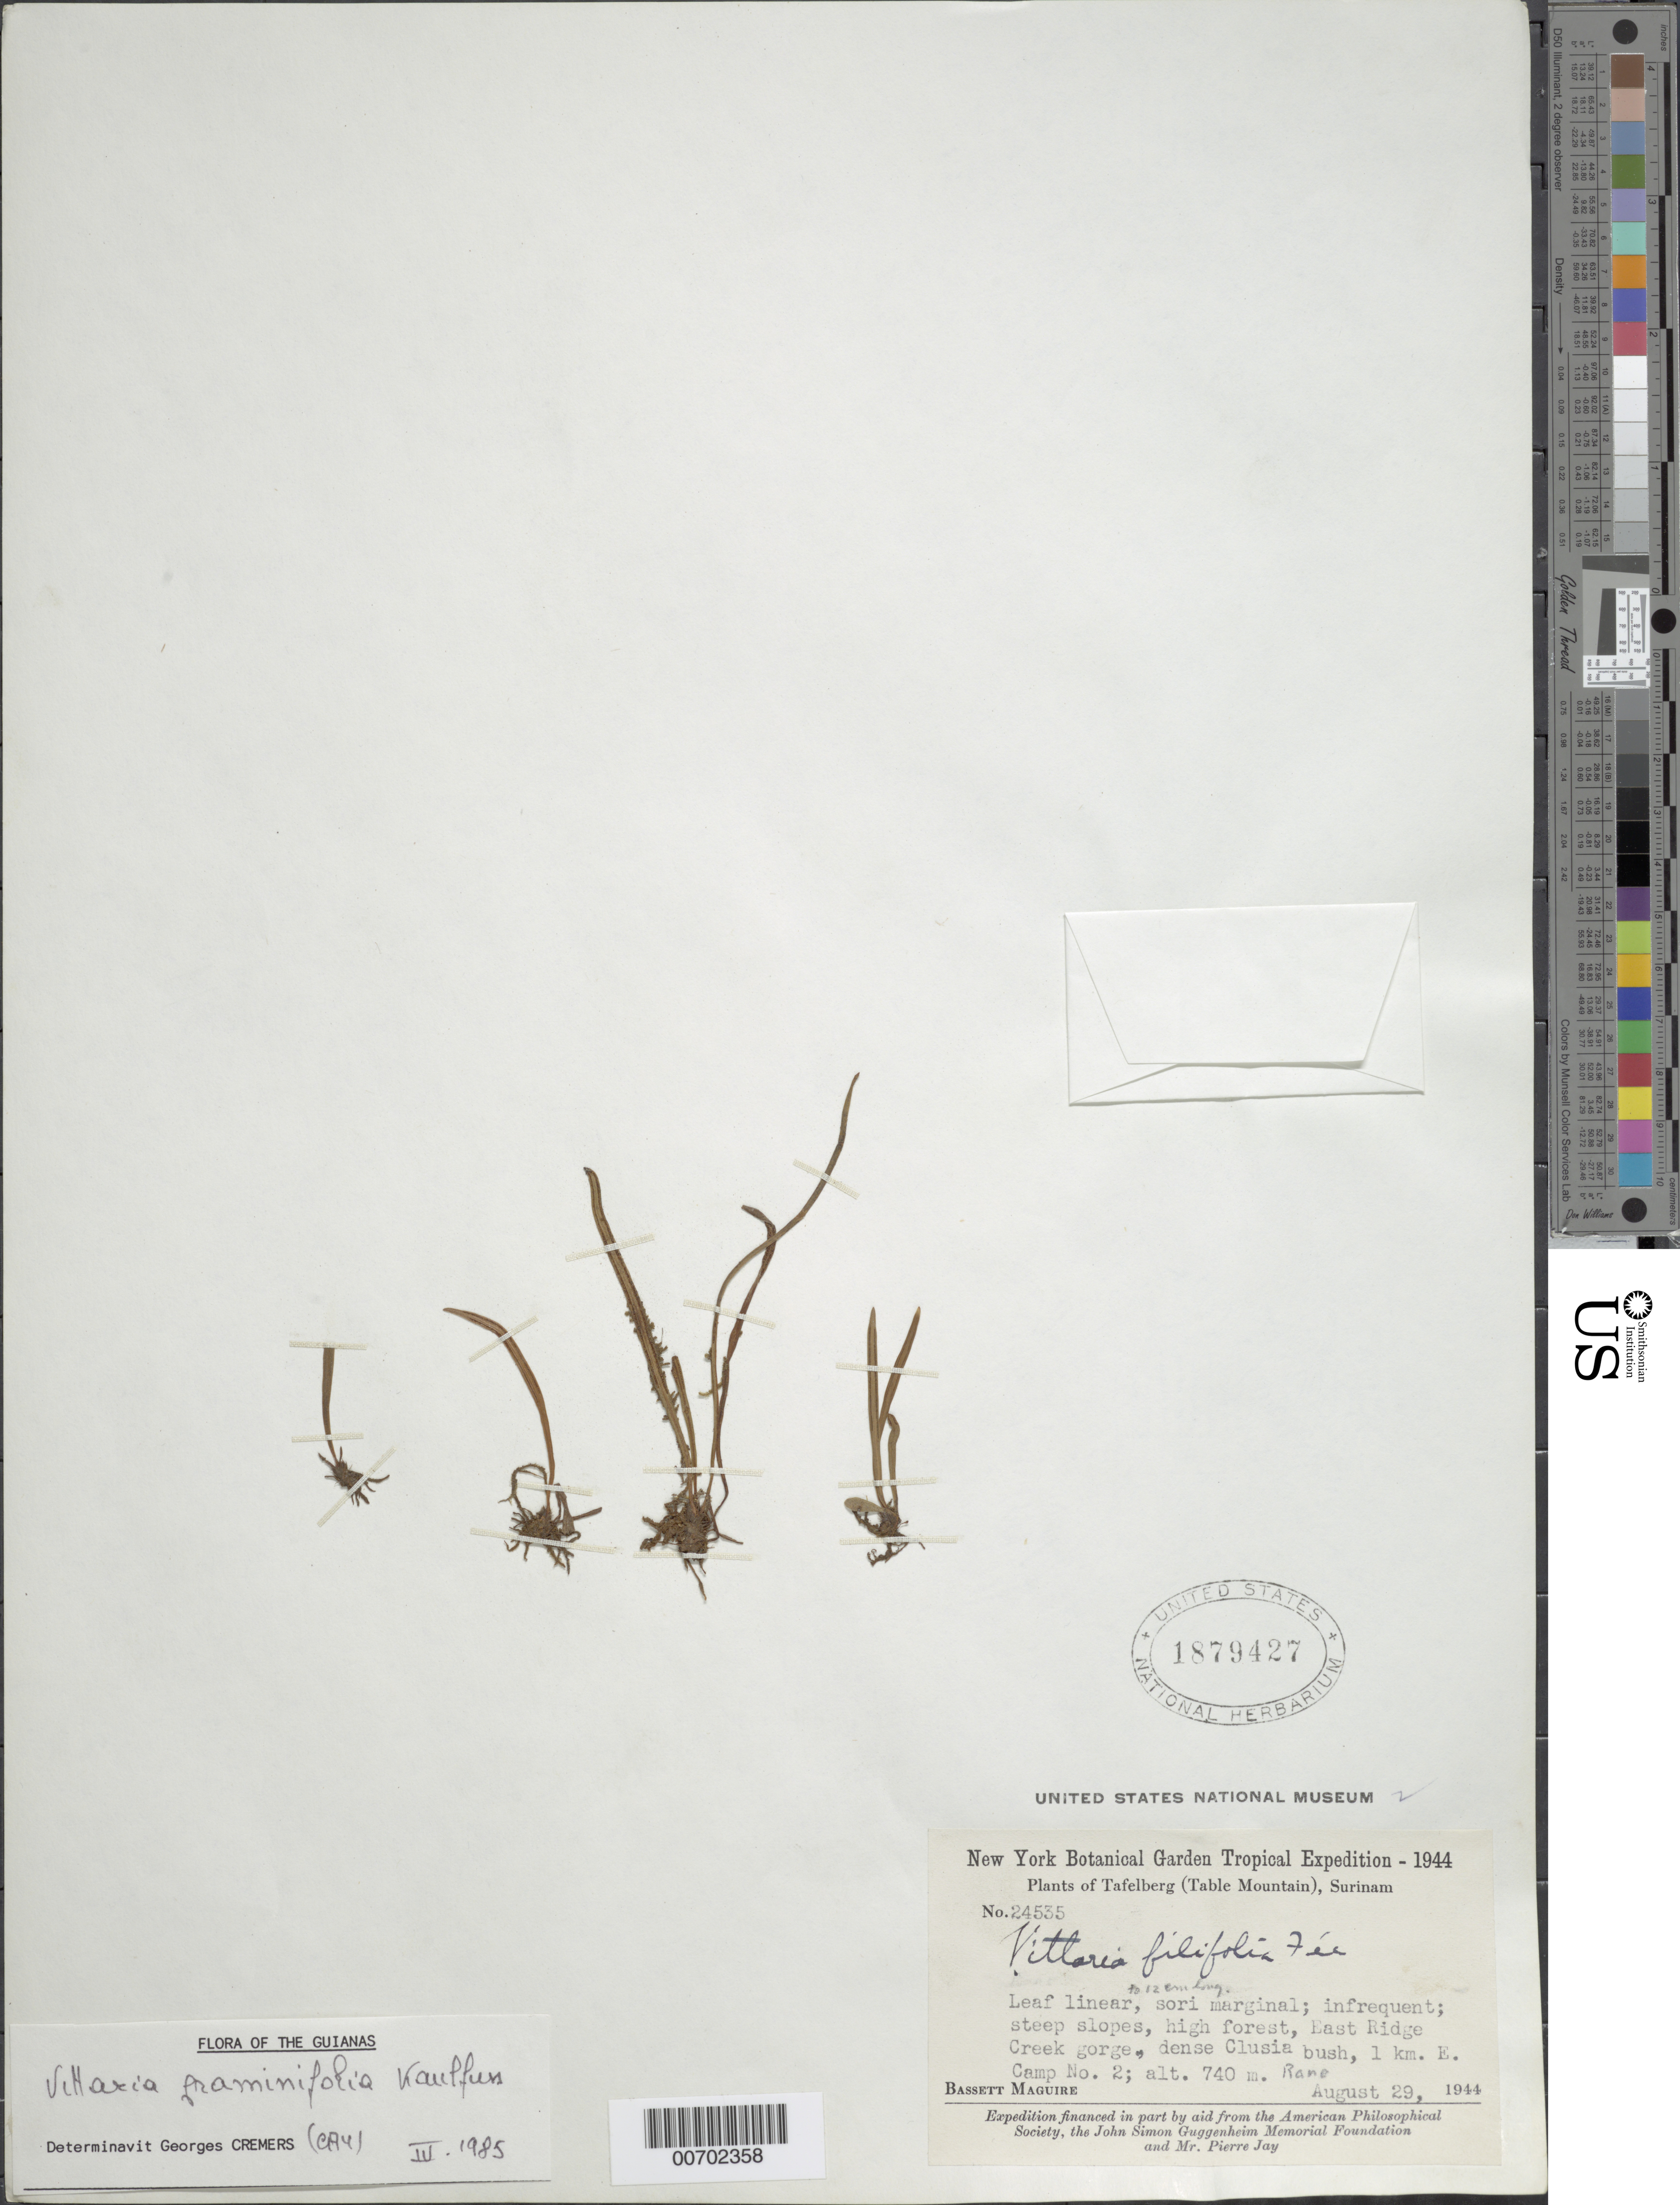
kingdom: Plantae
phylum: Tracheophyta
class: Polypodiopsida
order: Polypodiales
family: Pteridaceae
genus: Vittaria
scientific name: Vittaria graminifolia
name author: Kaulf.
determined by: Cremers, Georges A.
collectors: B. Maguire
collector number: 24535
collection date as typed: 29-Aug-44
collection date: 1944-08-29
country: Suriname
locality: Tafelberg (Table Mountain), East Ridge Creek Gorge, 1 km E Camp No. 2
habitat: Steep slopes, high forest, dense Clusia bush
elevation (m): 740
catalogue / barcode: US 1879427